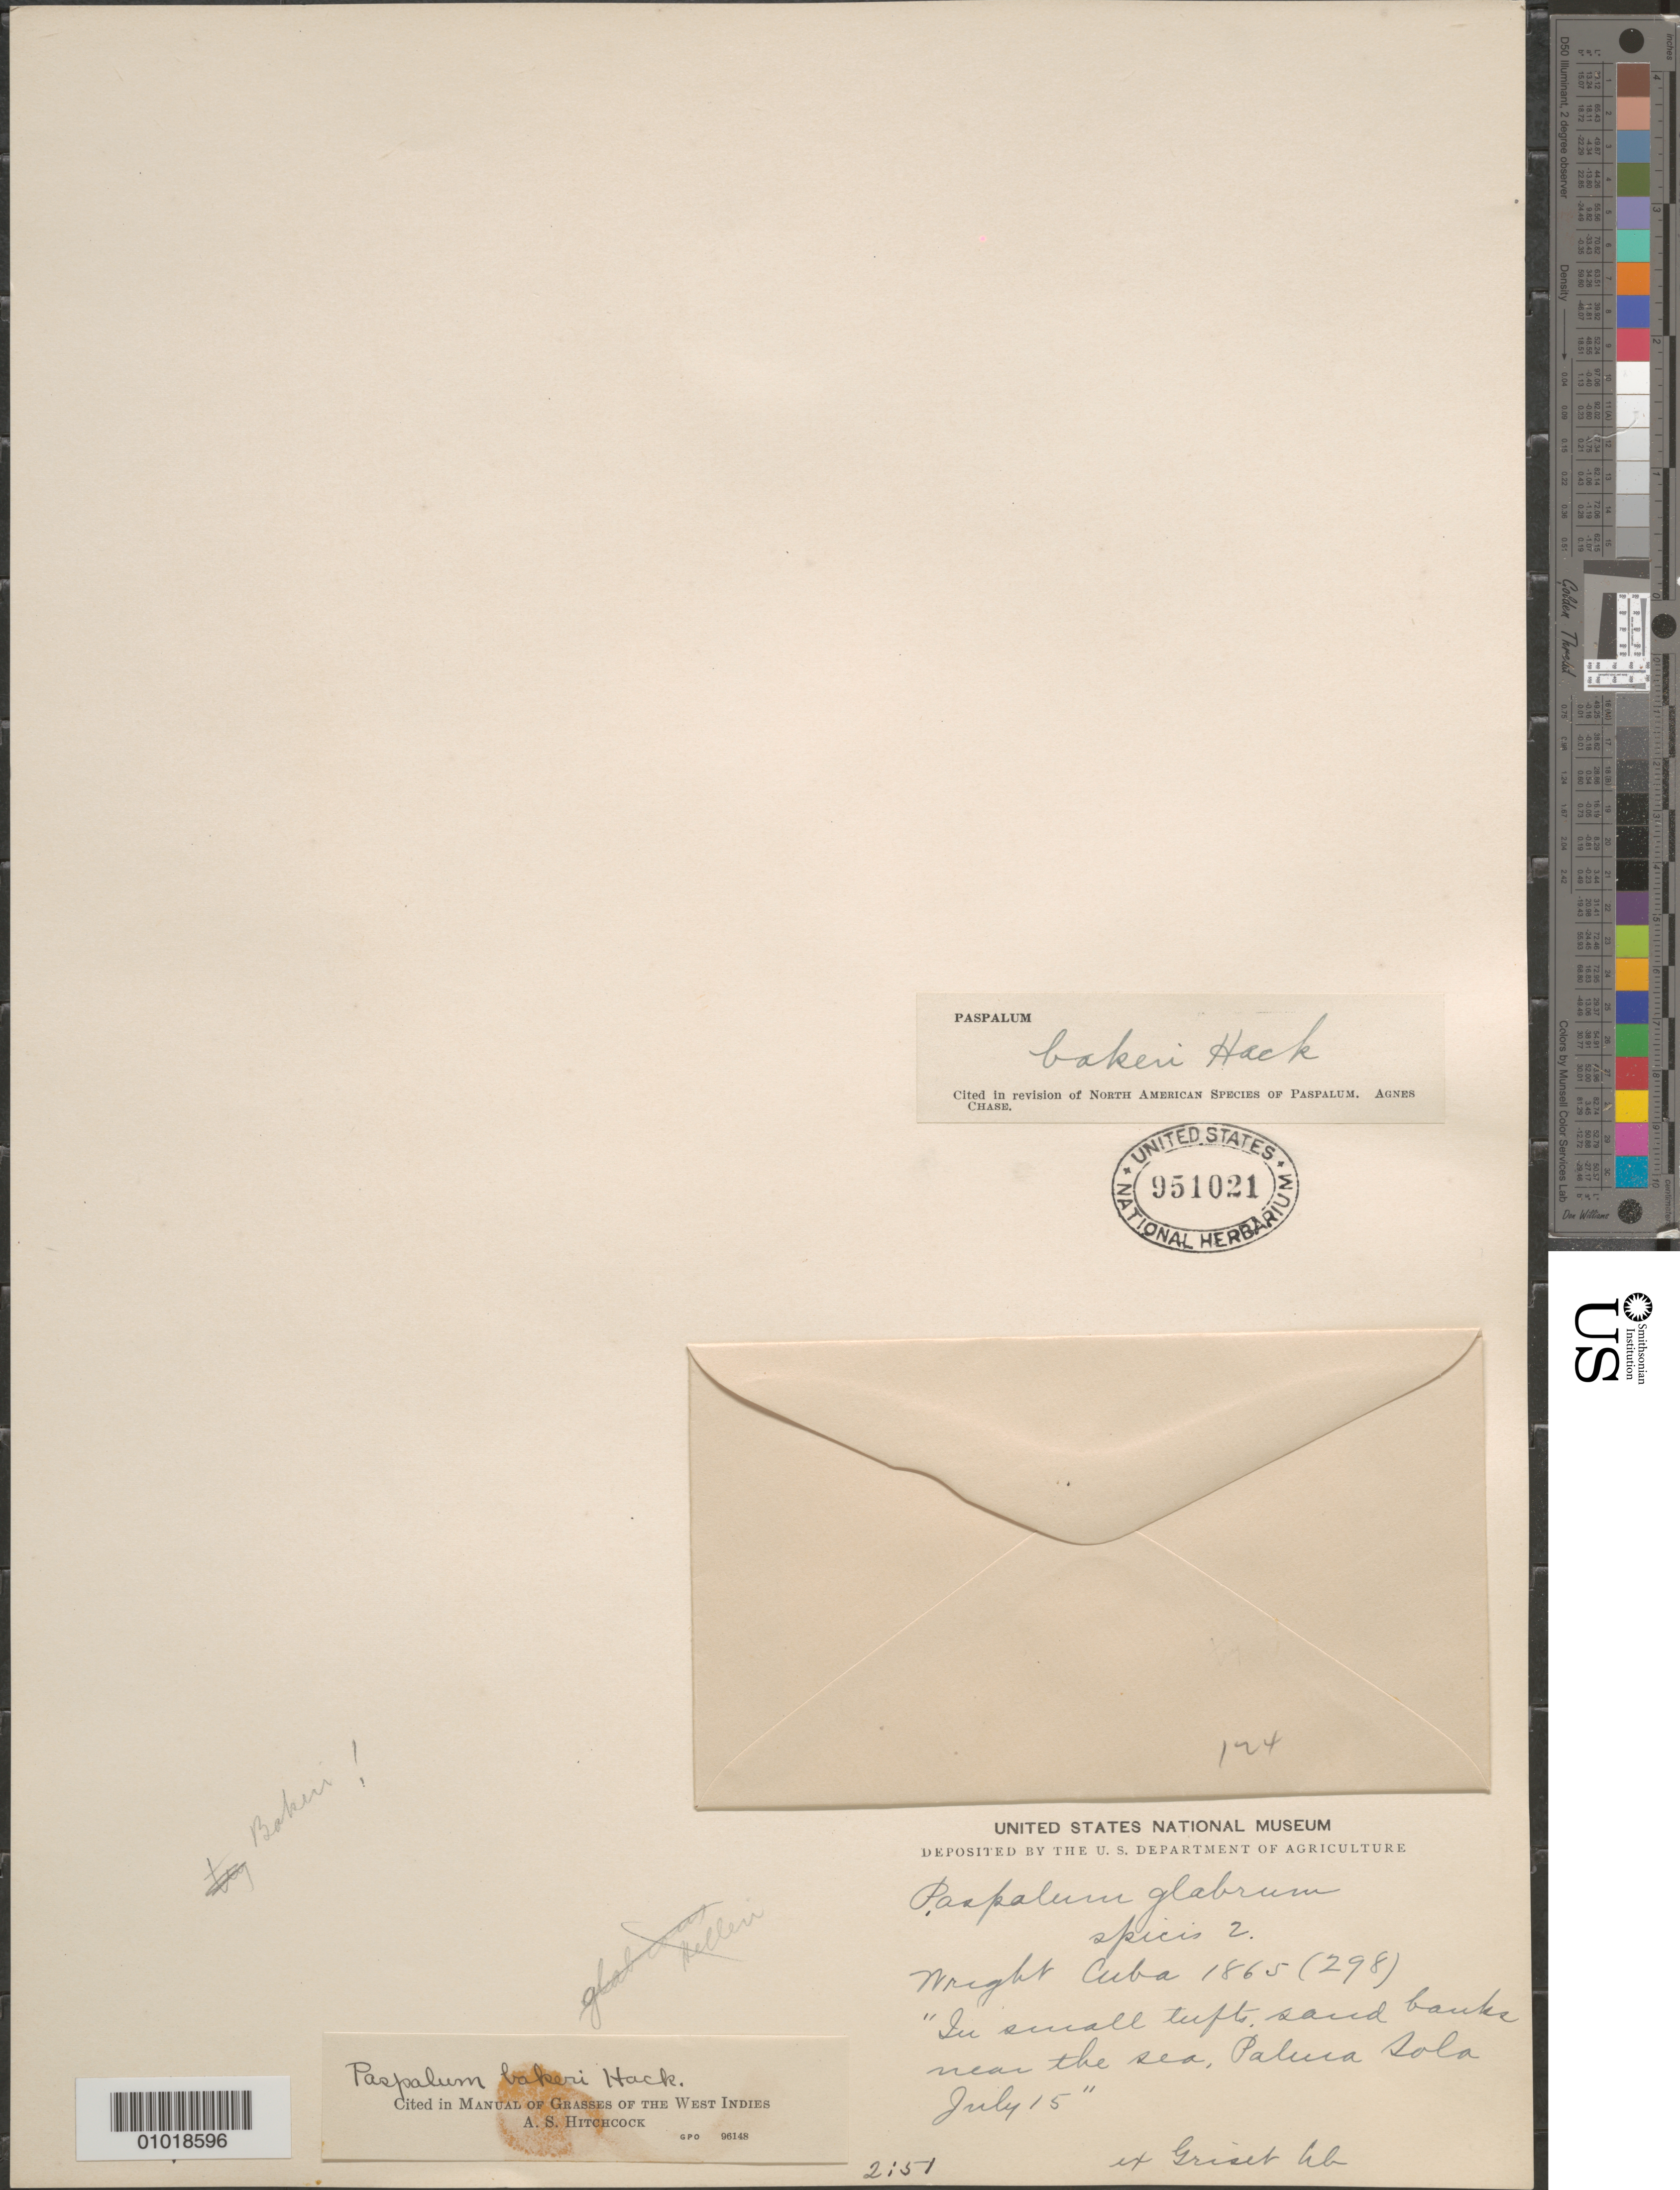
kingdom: Plantae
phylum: Tracheophyta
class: Liliopsida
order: Poales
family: Poaceae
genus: Paspalum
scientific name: Paspalum bakeri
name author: Hook.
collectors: C. Wright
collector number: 298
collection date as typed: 15 Jun 1865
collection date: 1865-06-15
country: Cuba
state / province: Matanzas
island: Cuba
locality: Palma Sola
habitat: In small tufts. Sand banks near the sea.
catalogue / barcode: US 951021